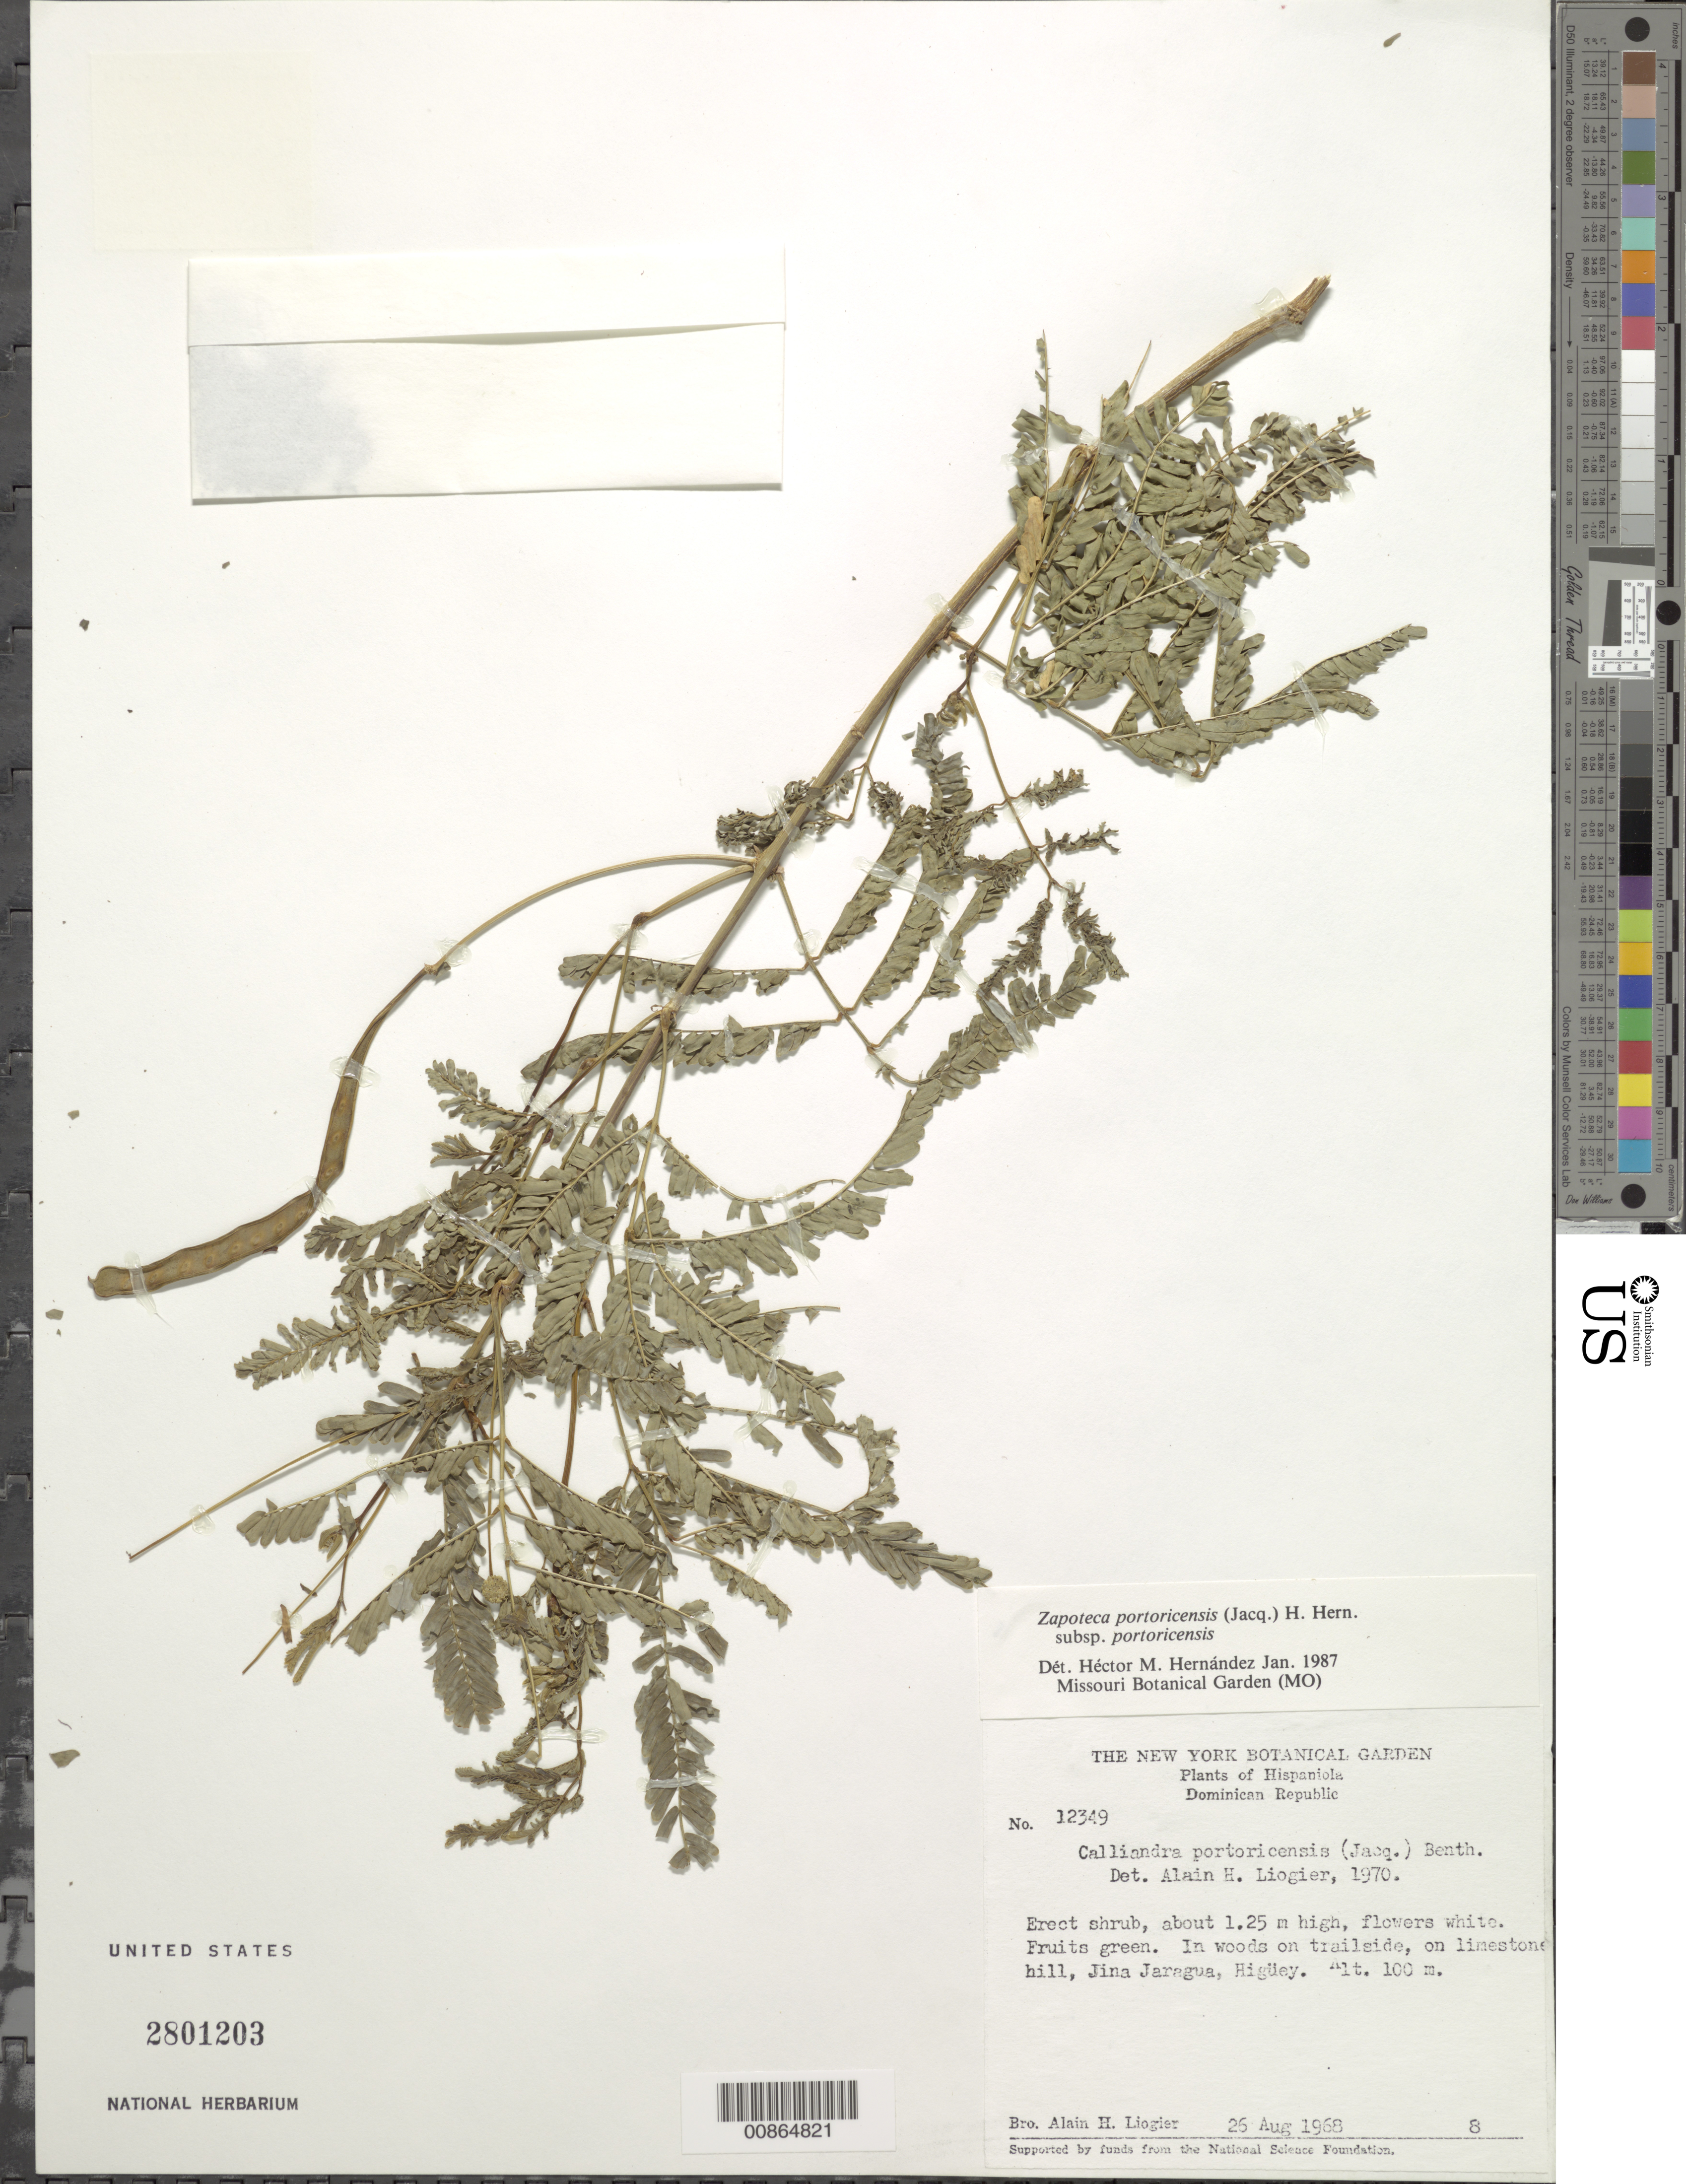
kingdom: Plantae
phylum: Tracheophyta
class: Magnoliopsida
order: Fabales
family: Fabaceae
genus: Zapoteca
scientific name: Zapoteca portoricensis subsp. portoricensis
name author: (Jacq.) H.M. Hern.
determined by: Hernandez, H. M., (MO), Missouri Botanical Garden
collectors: A. H. Liogier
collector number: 12349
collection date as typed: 26 Aug 1968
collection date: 1968-08-26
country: Dominican Republic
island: Hispaniola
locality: Jina Jaragua, Higüey.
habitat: In woods on trailside, on limestone hill.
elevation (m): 100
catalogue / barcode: US 2801203